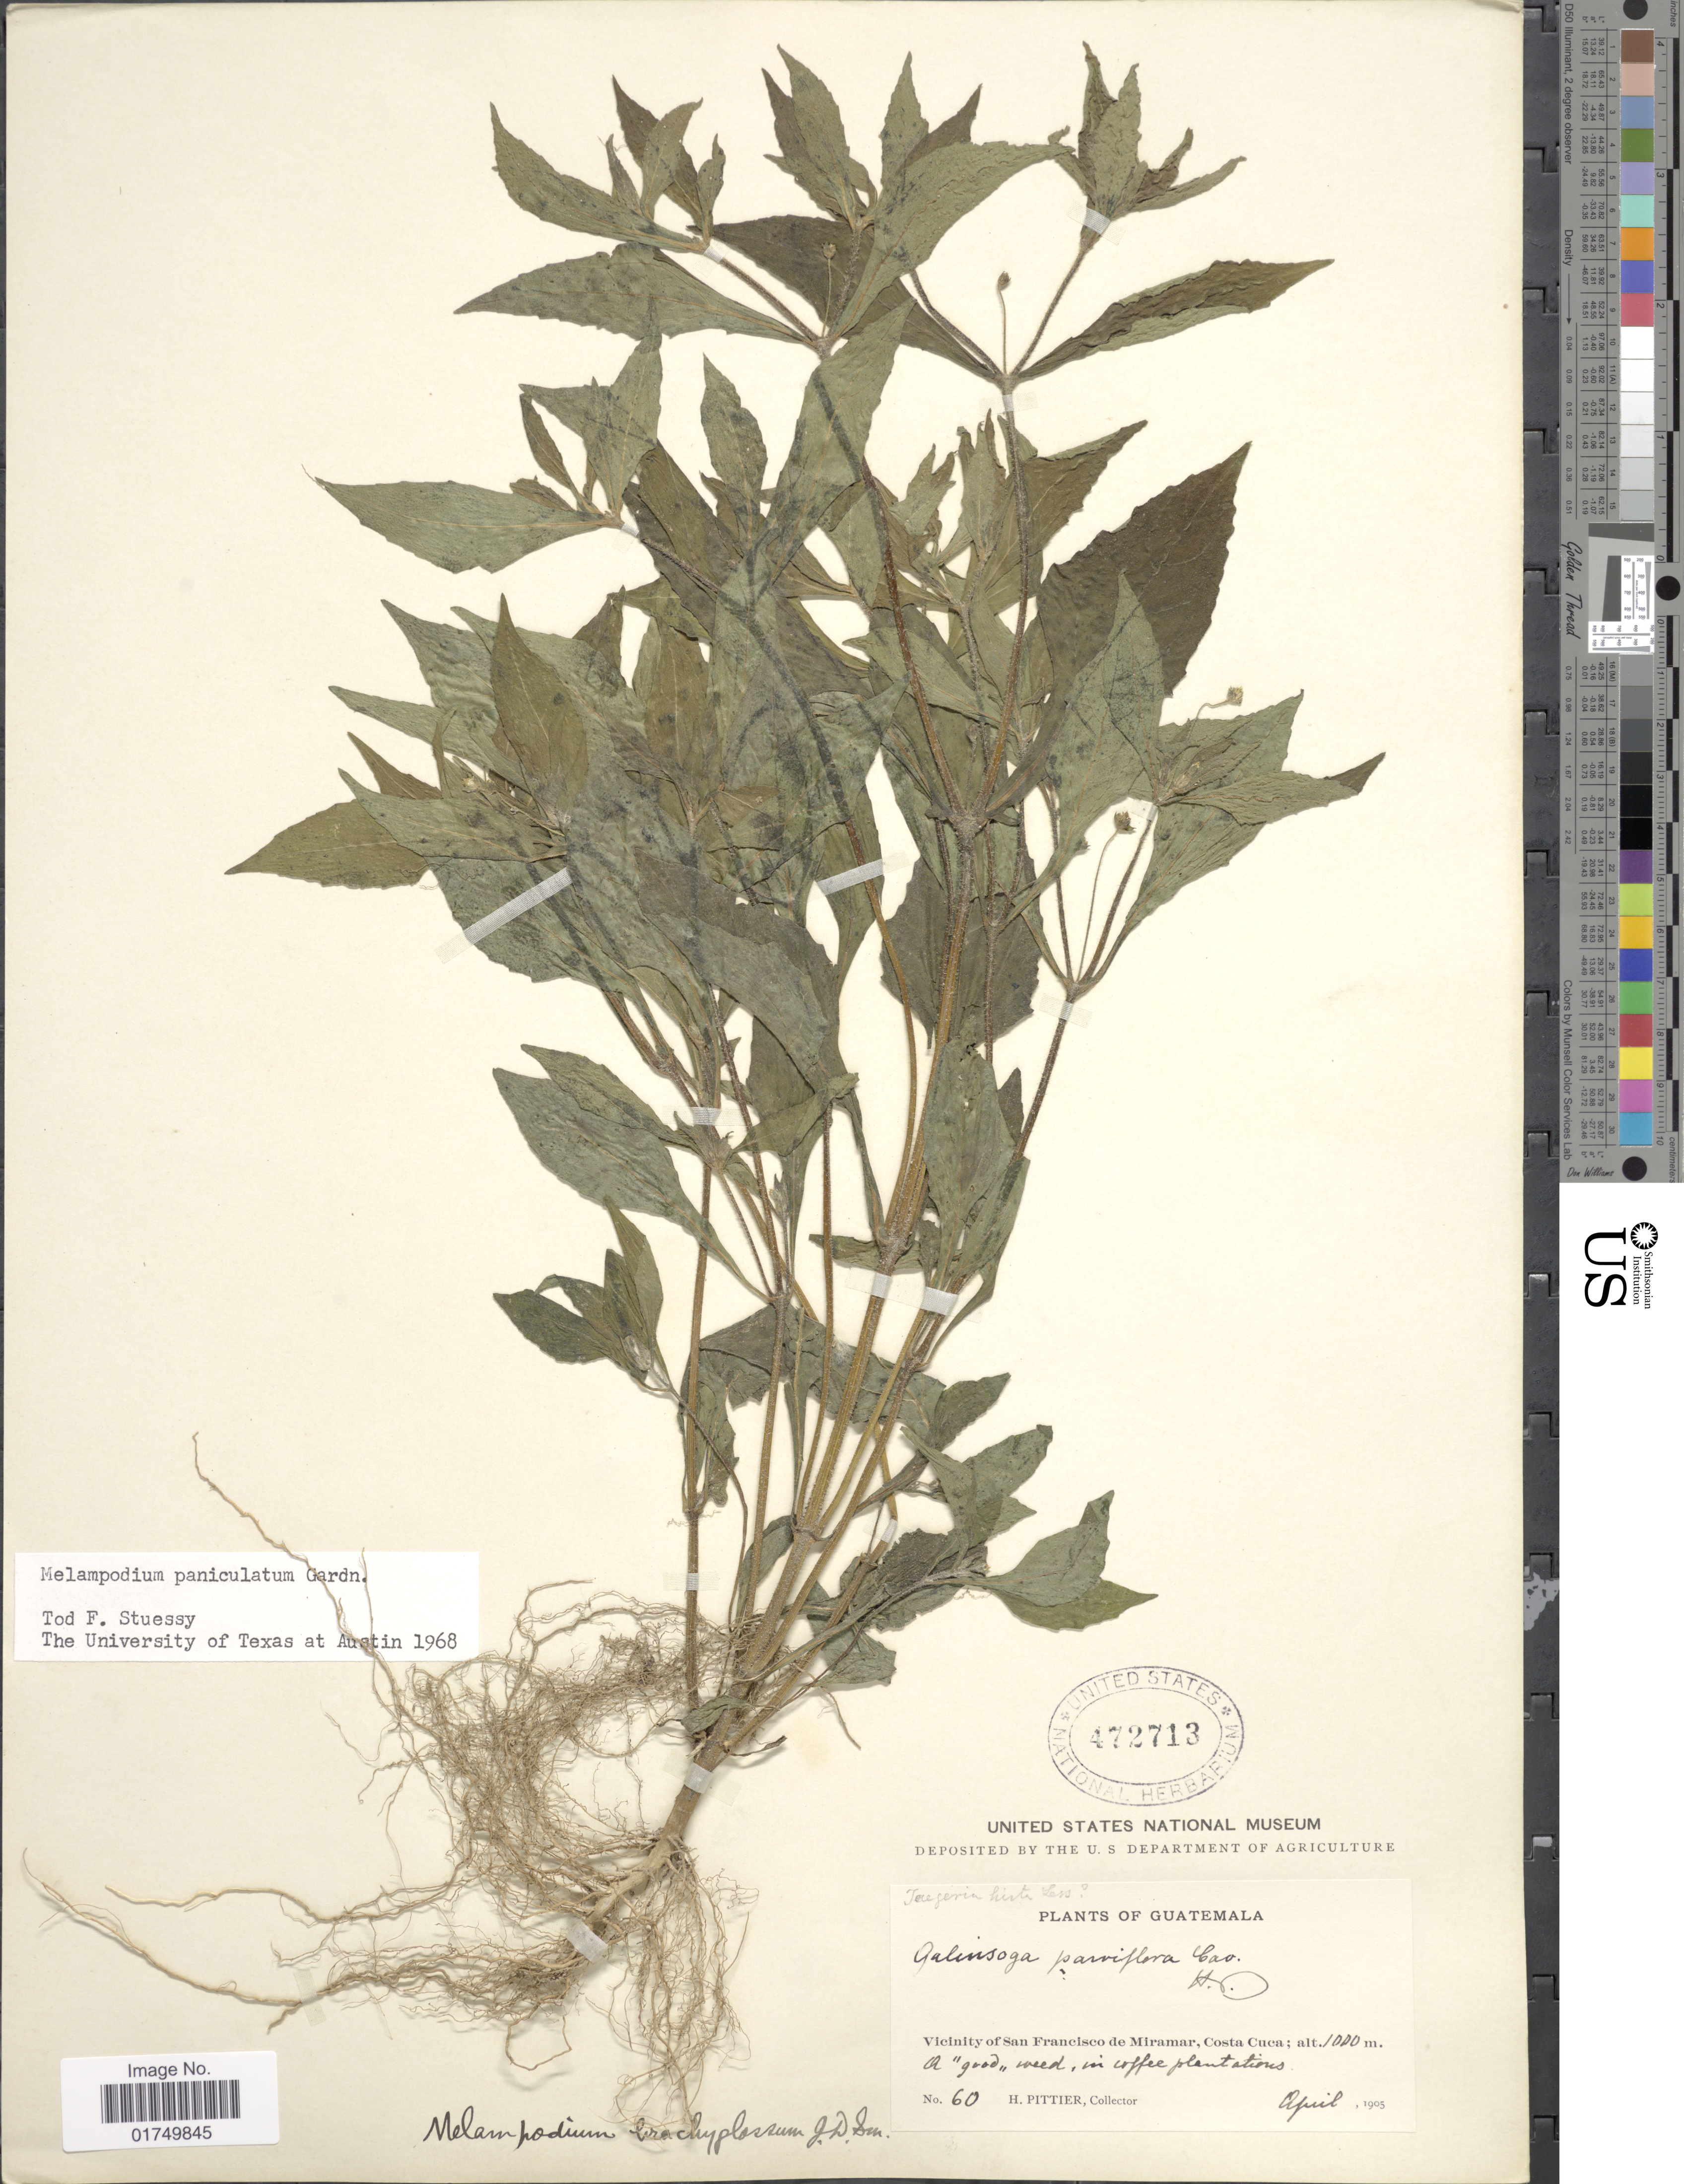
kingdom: Plantae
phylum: Tracheophyta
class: Magnoliopsida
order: Asterales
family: Asteraceae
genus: Melampodium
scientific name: Melampodium paniculatum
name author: Gardner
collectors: H. F. Pittier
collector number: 60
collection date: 1905-04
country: Guatemala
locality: Vicinity of San Francisco de Miramar, Costa Cuca, in coffee plantations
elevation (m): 1000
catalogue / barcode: US 472713